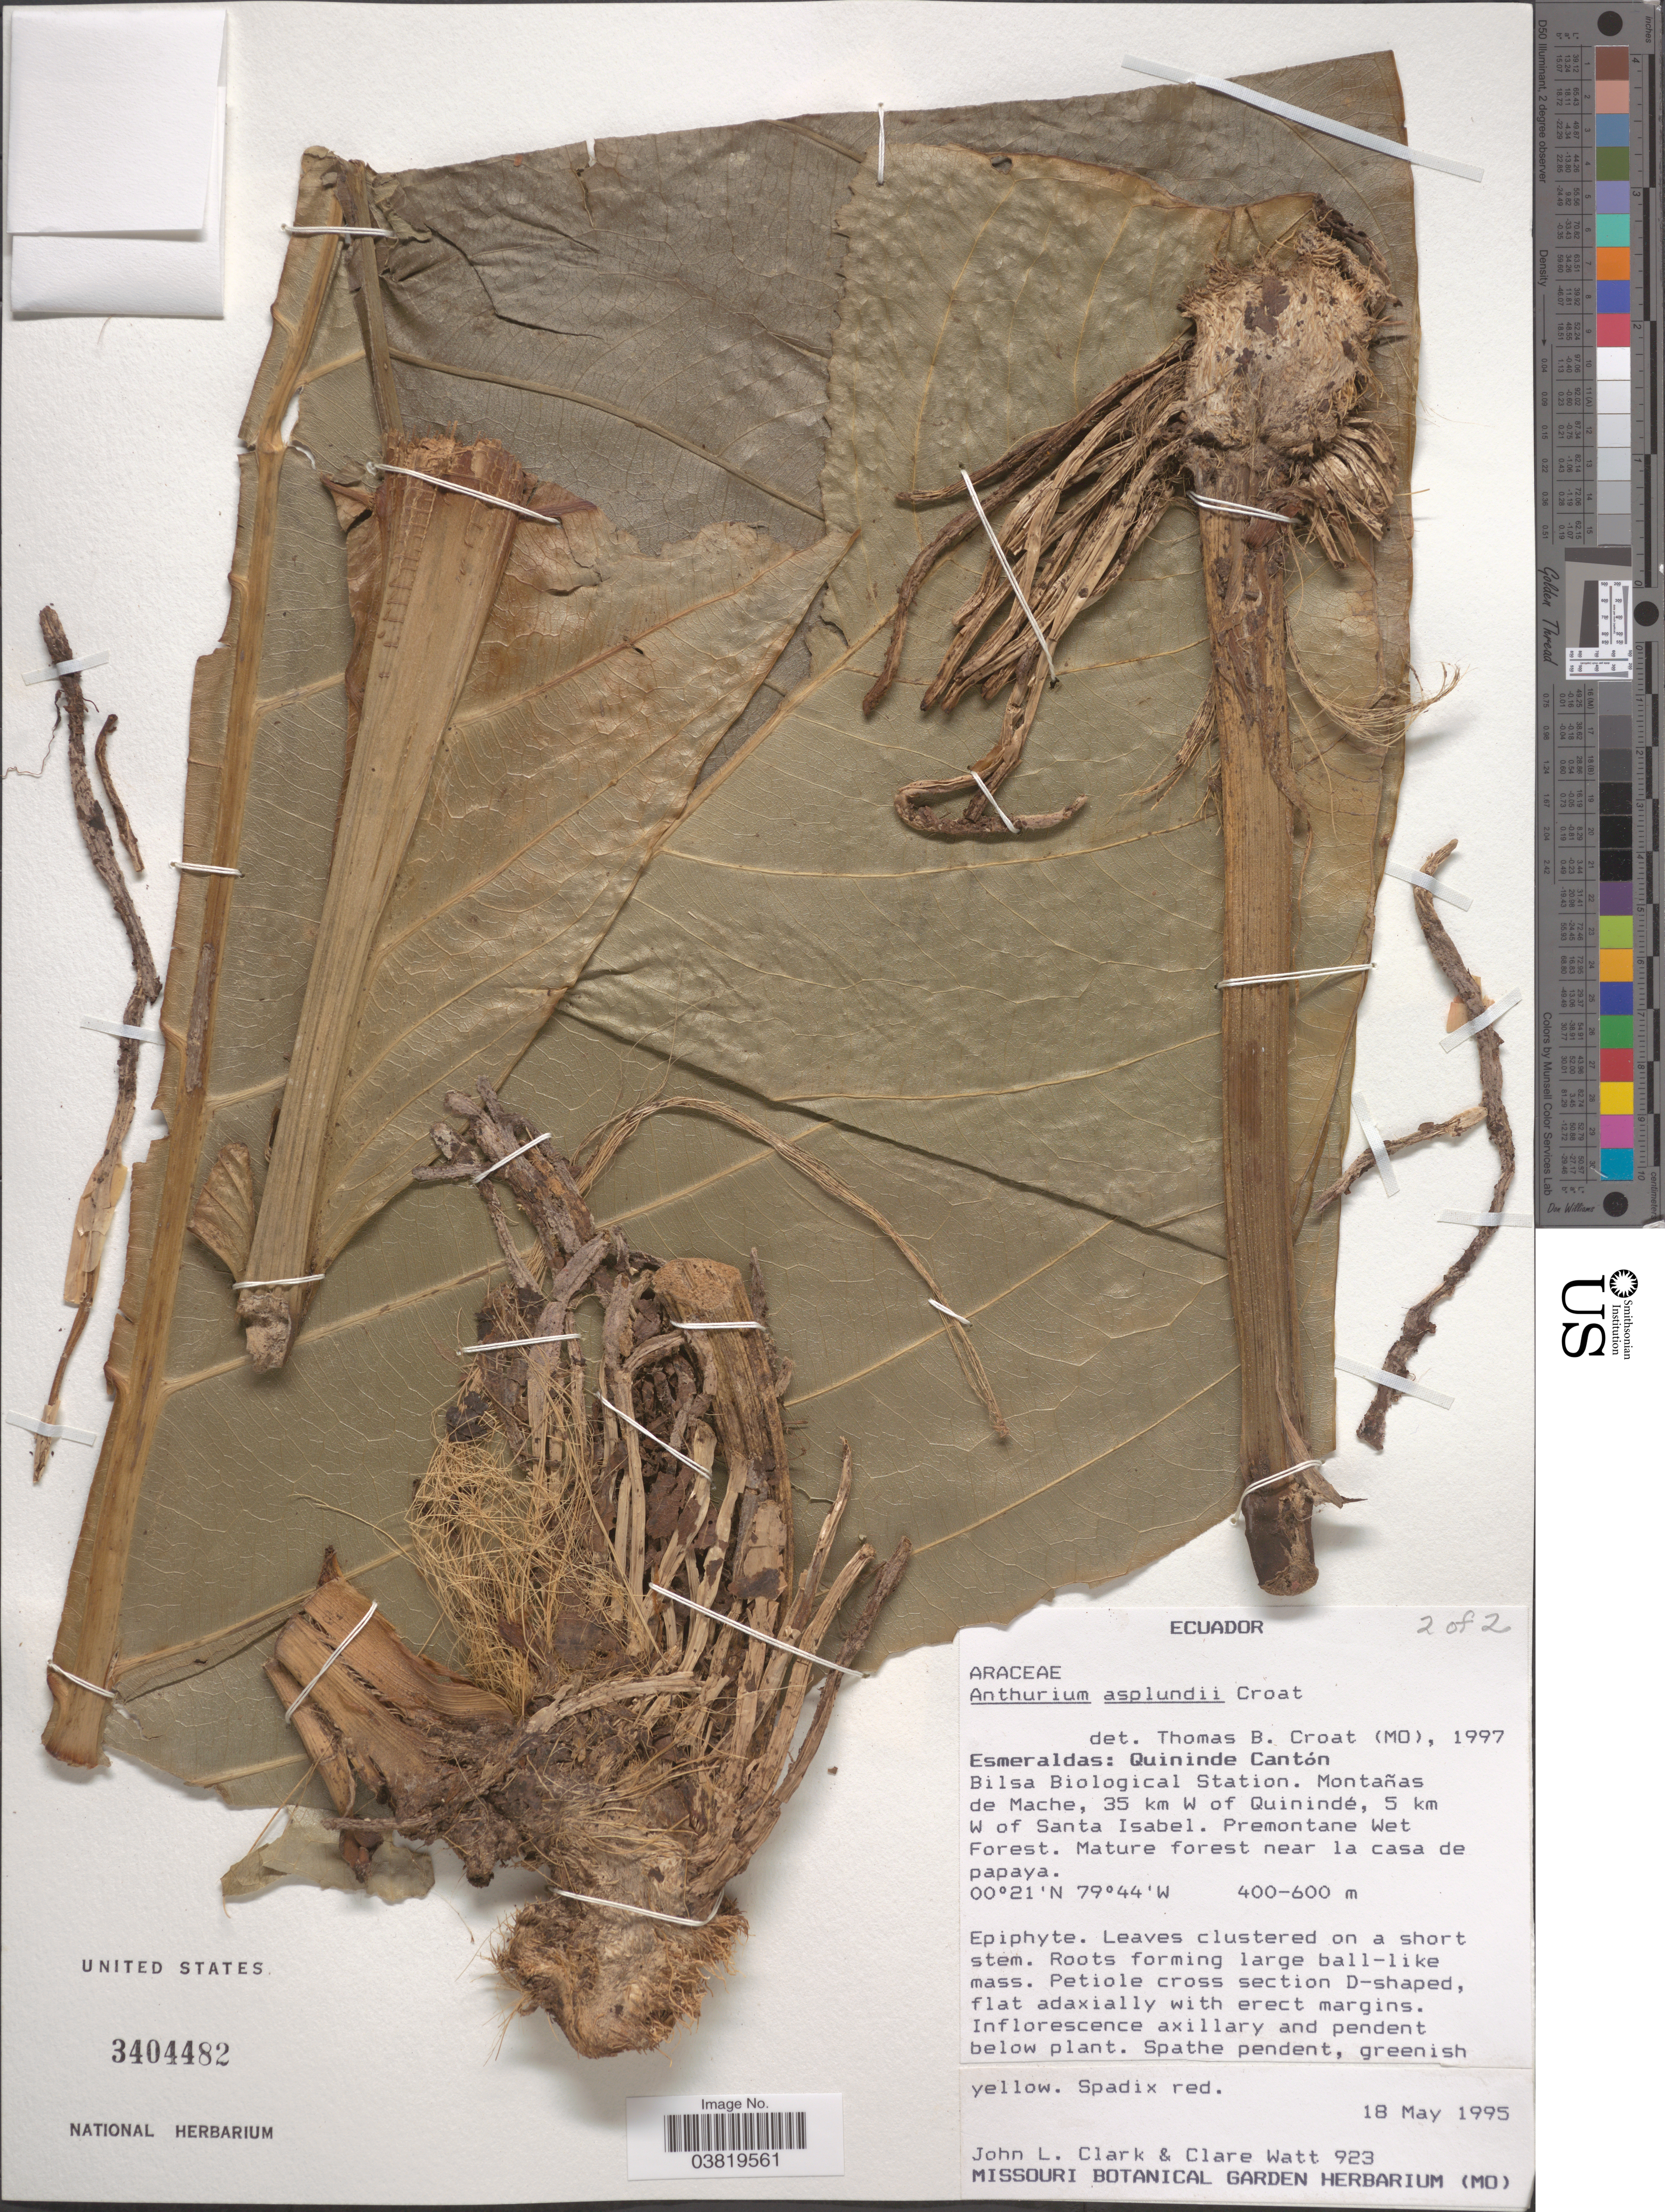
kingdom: Plantae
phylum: Tracheophyta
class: Liliopsida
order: Alismatales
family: Araceae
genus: Anthurium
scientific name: Anthurium asplundii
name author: Croat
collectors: J. L. Clark & C. Watt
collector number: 923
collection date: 1995-05-18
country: Ecuador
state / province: Esmeraldas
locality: Quininde Cantón. Bilsa Biological Station. Montañas de Mache, 35 km W of Quinindé, 5 km W of Santa Isabel. Near la casa de papaya.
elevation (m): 400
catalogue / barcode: US 3404482